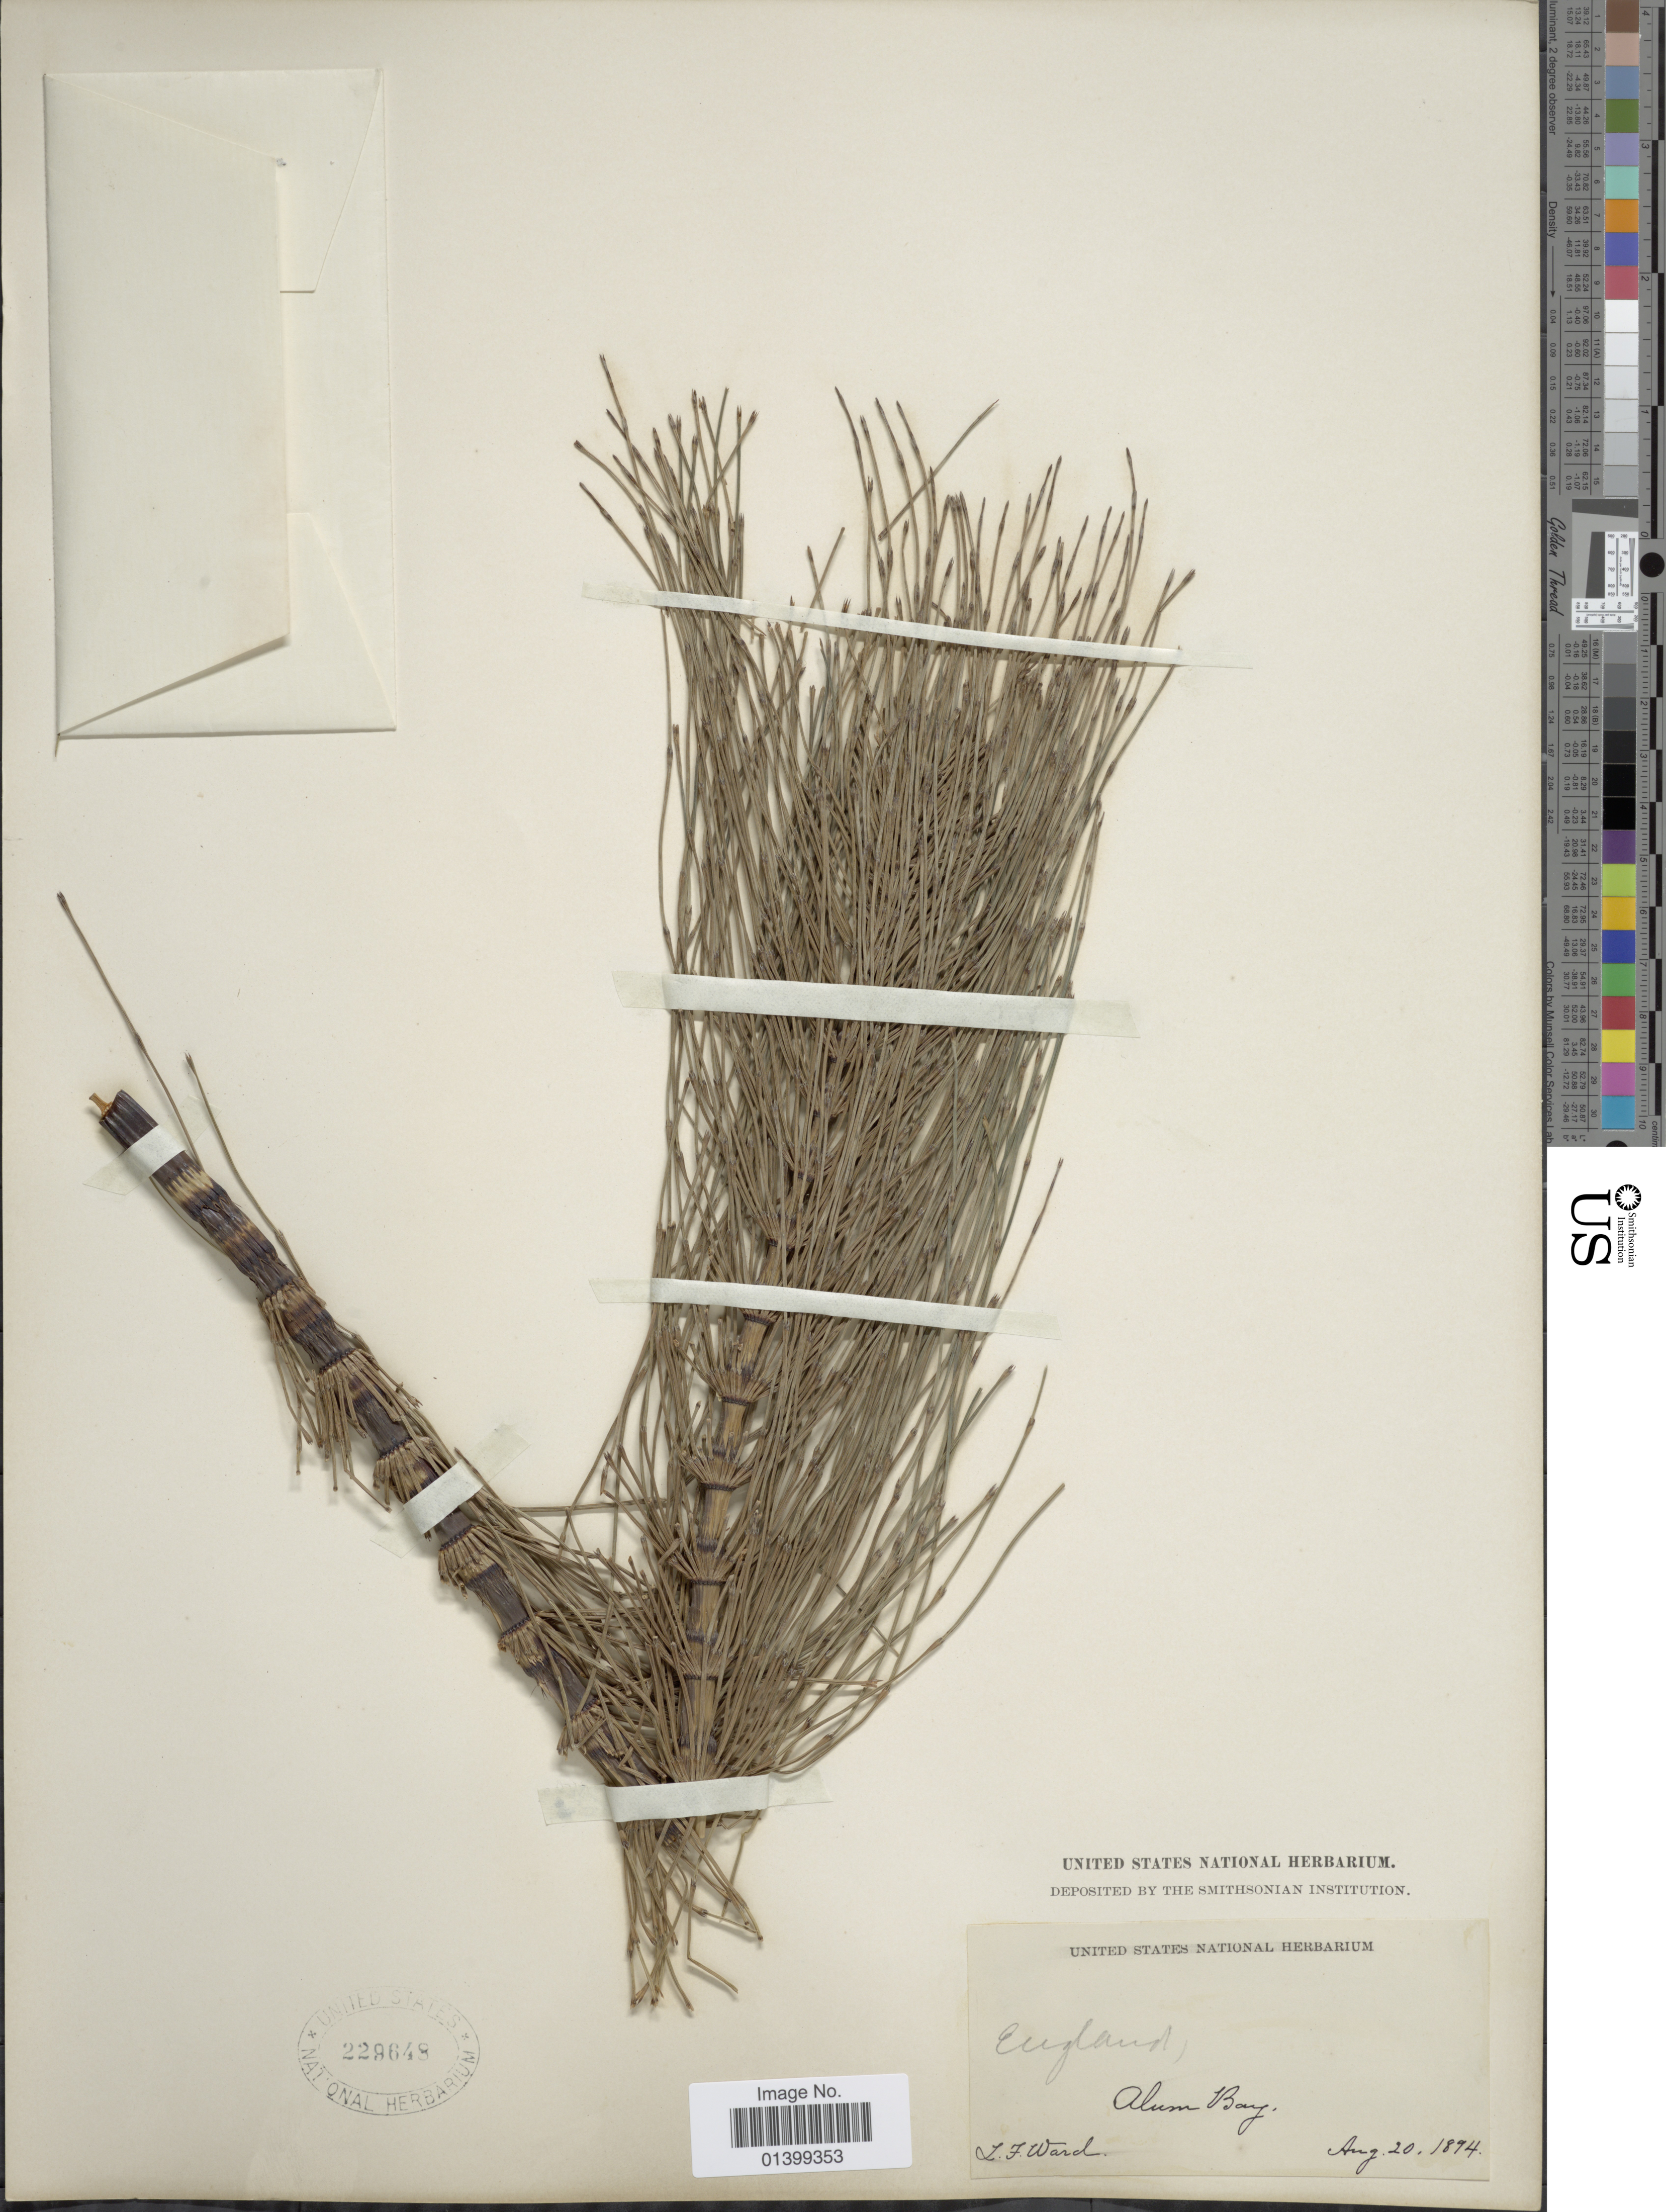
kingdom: Plantae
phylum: Tracheophyta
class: Polypodiopsida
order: Equisetales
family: Equisetaceae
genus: Equisetum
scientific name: Equisetum telmateia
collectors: L. Ward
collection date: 1874-08-20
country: United Kingdom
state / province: England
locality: England. Alum Bay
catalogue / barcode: US 229648